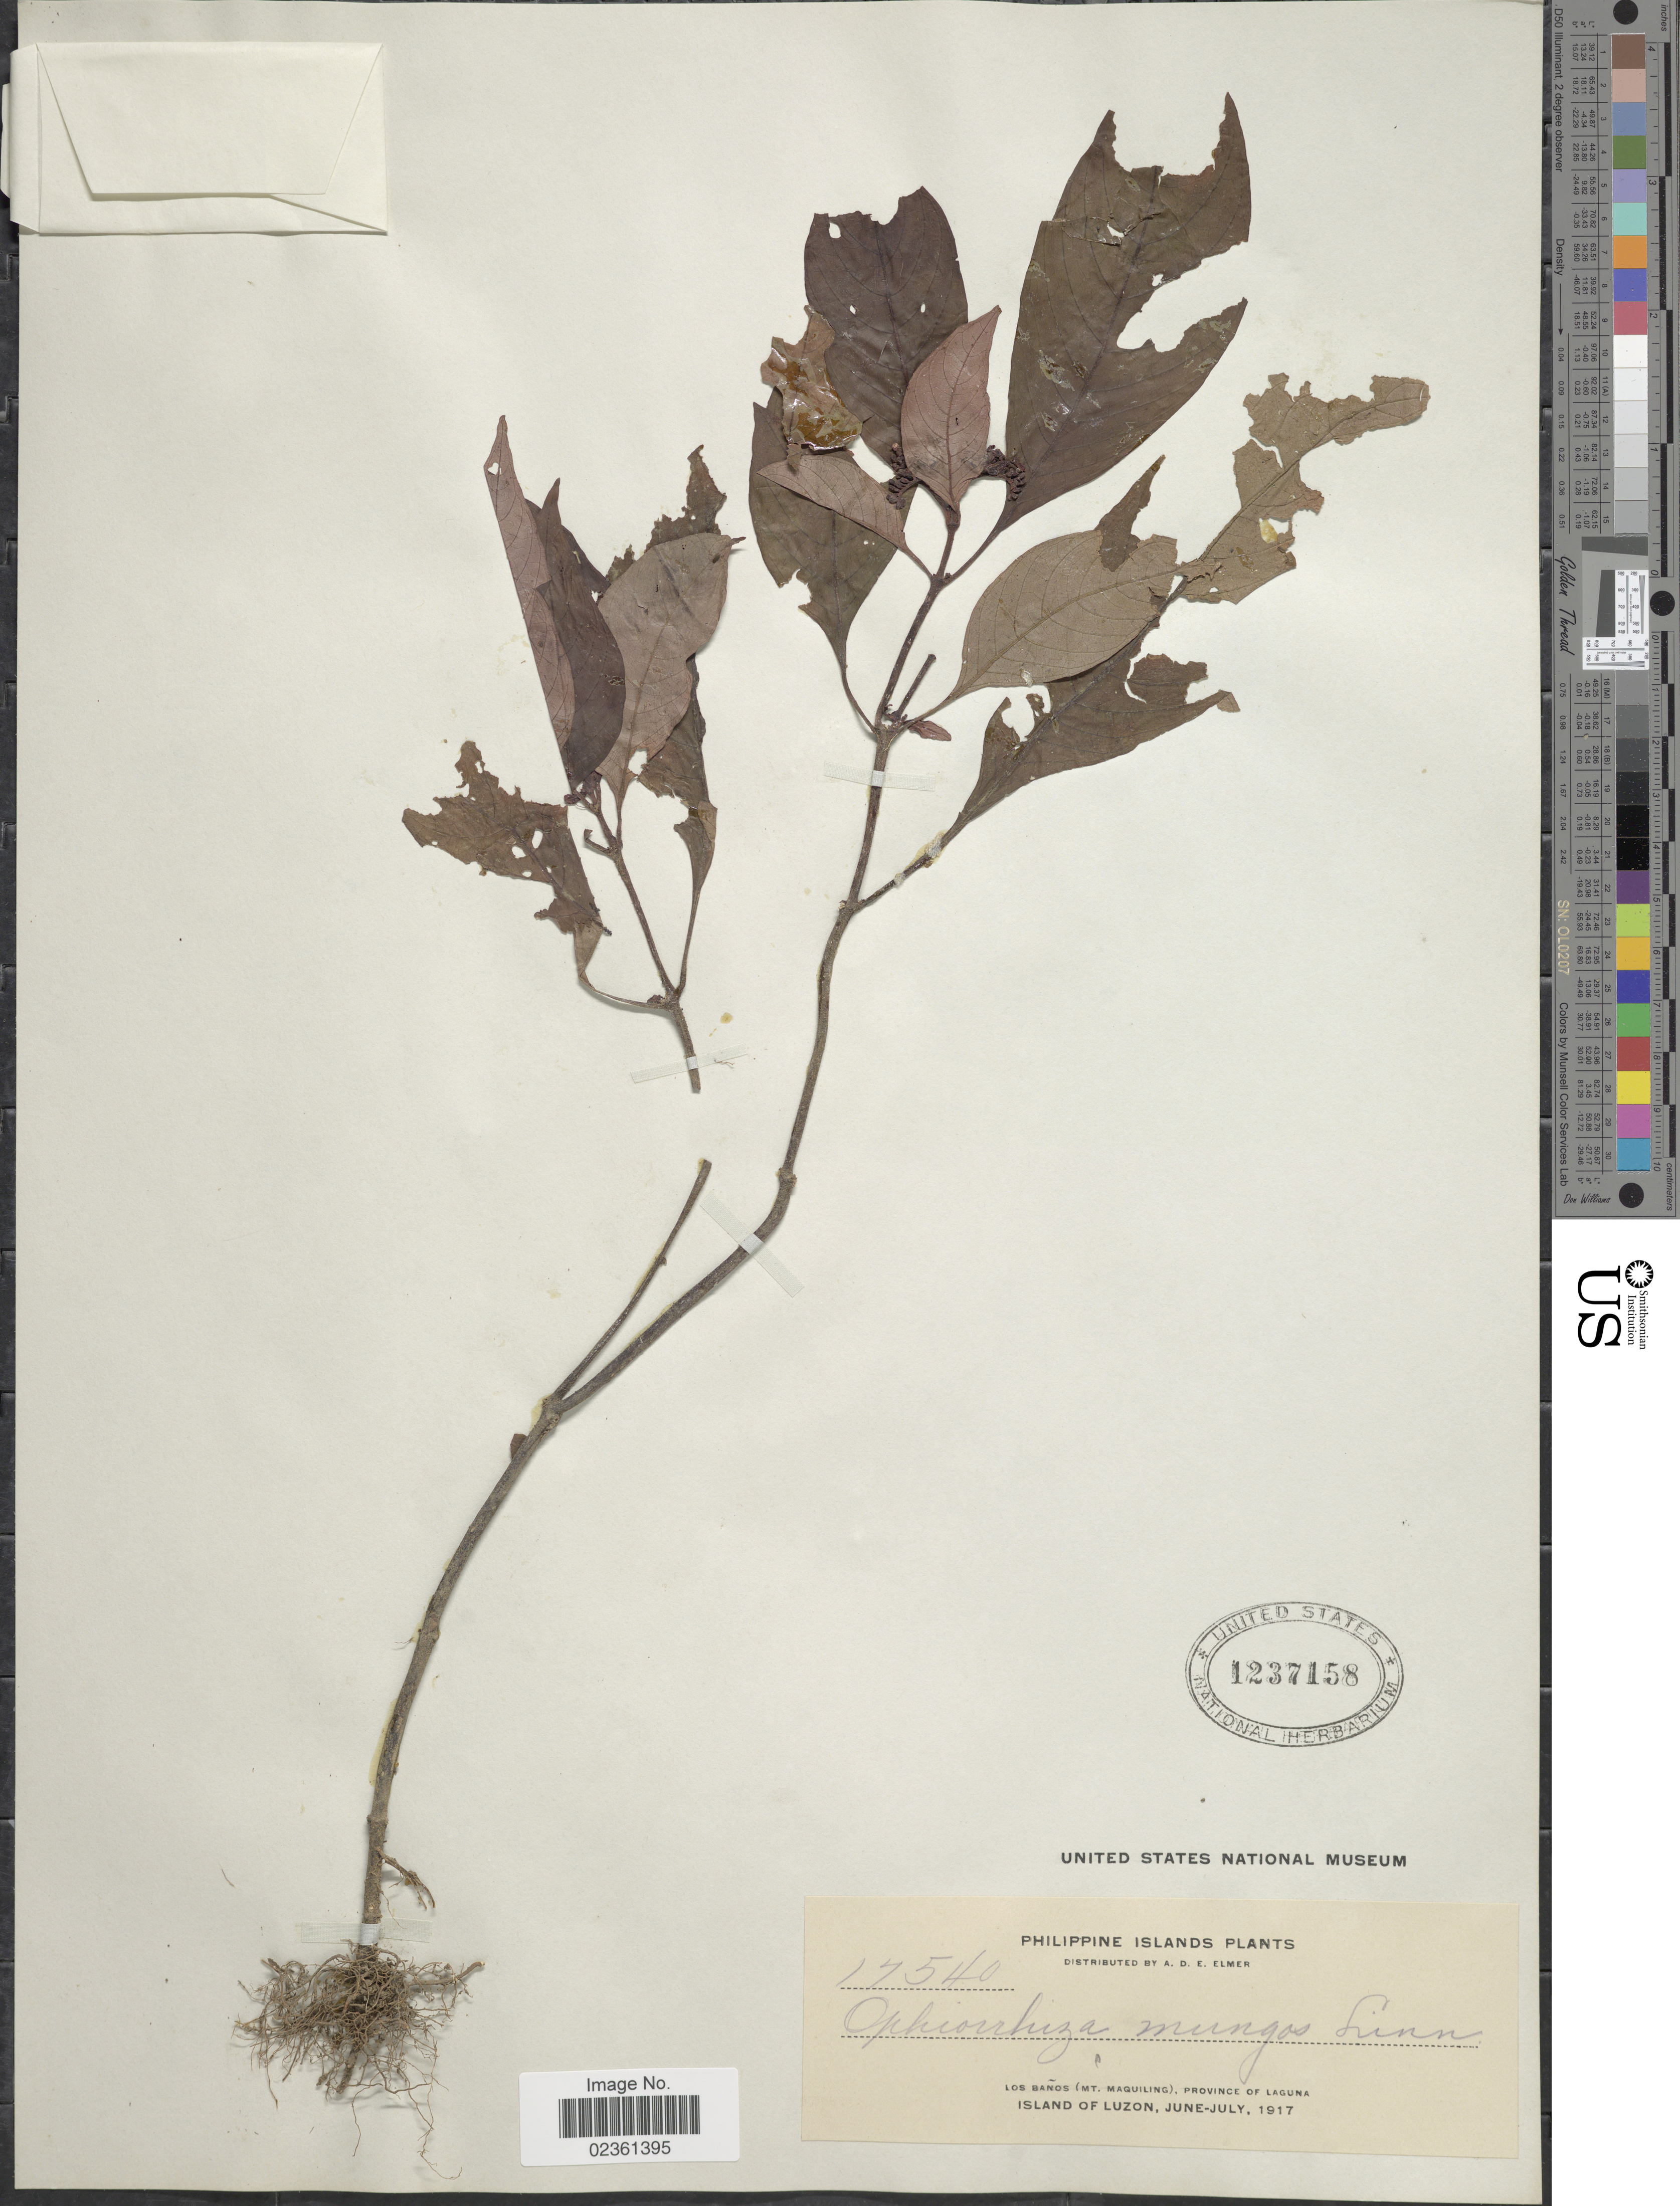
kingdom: Plantae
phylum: Tracheophyta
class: Magnoliopsida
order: Gentianales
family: Rubiaceae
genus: Ophiorrhiza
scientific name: Ophiorrhiza mungos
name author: L.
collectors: A. D. E. Elmer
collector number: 17540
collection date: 1917-06/1917-07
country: Philippines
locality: Philippine Islands, Los Banos (Mt. Maquiling), Province of Laguna, Island of Luzon.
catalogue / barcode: US 1237158